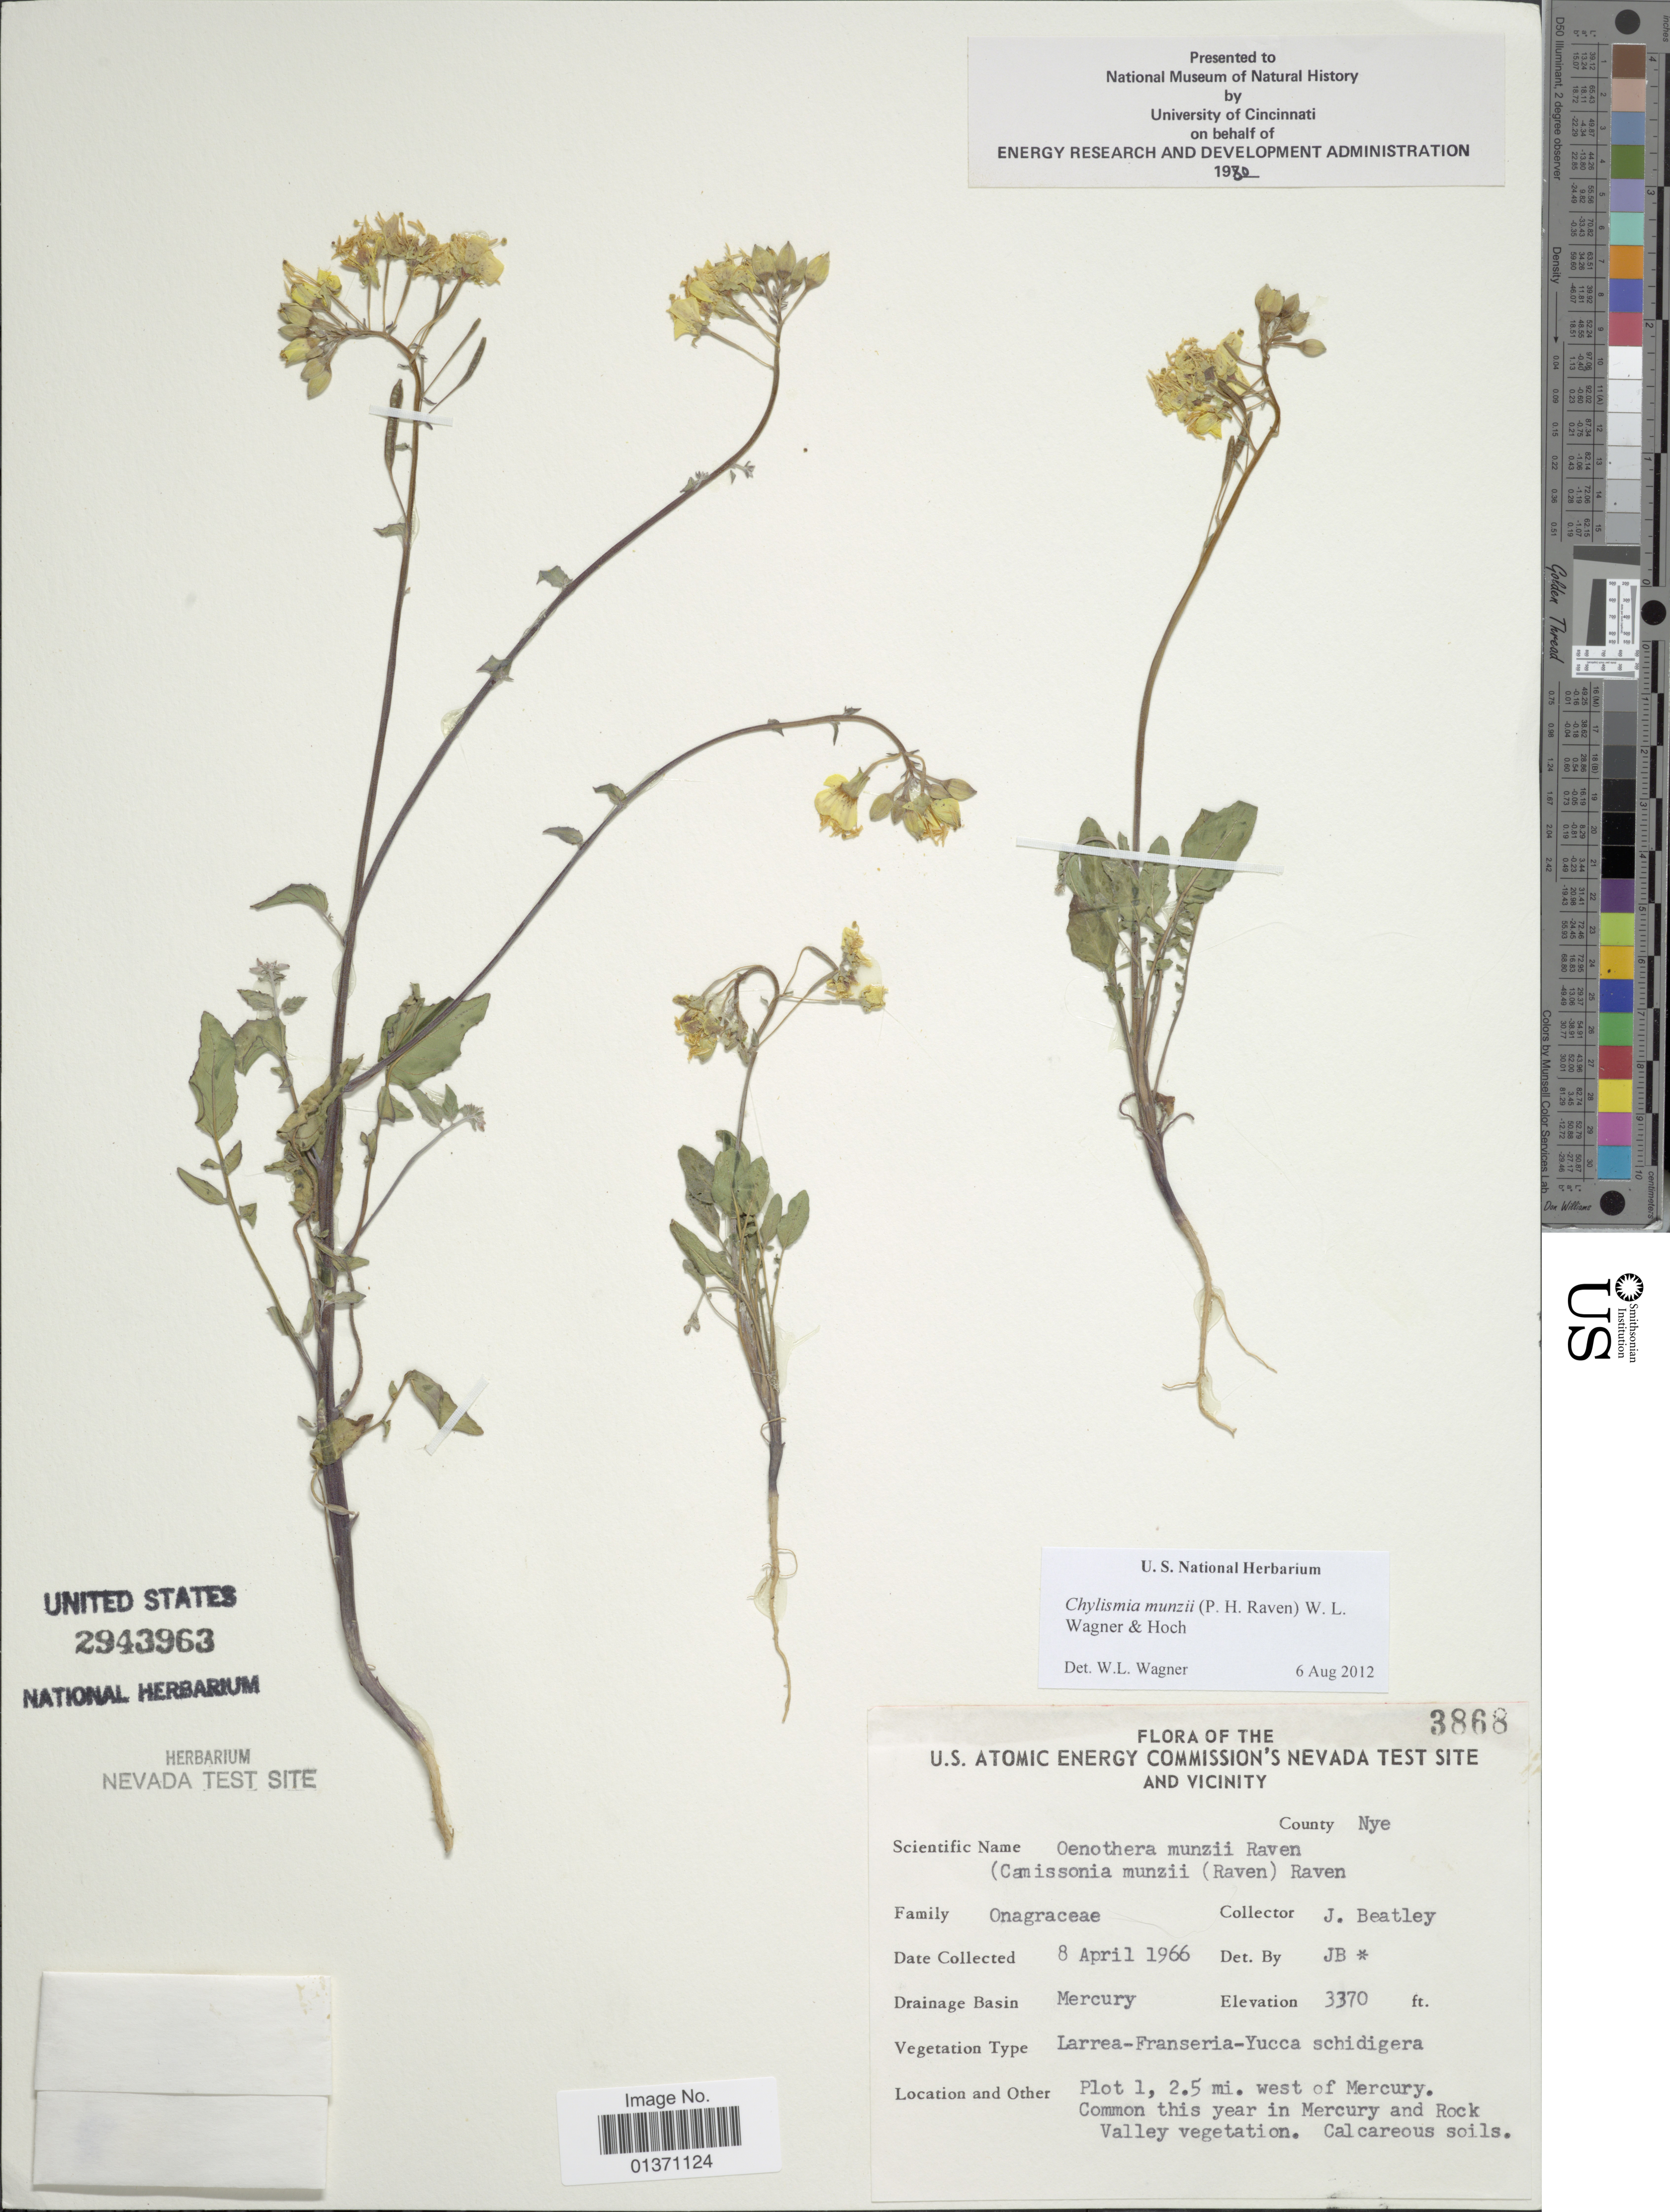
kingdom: Plantae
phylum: Tracheophyta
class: Magnoliopsida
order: Myrtales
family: Onagraceae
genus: Chylismia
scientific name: Chylismia munzii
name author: (P.H. Raven) W.L. Wagner & Hoch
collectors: J. C. Beatley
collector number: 3868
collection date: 1966-04-08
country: United States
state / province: Nevada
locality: U. S. Atomic Energy Commission's Nevada Test Site and Vicinity, Mercury, Plot 1, 2.5 mi. west of Mercury, common this year in Mercury and Rock Valley vegetation, County Nye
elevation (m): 1027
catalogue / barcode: US 2943963